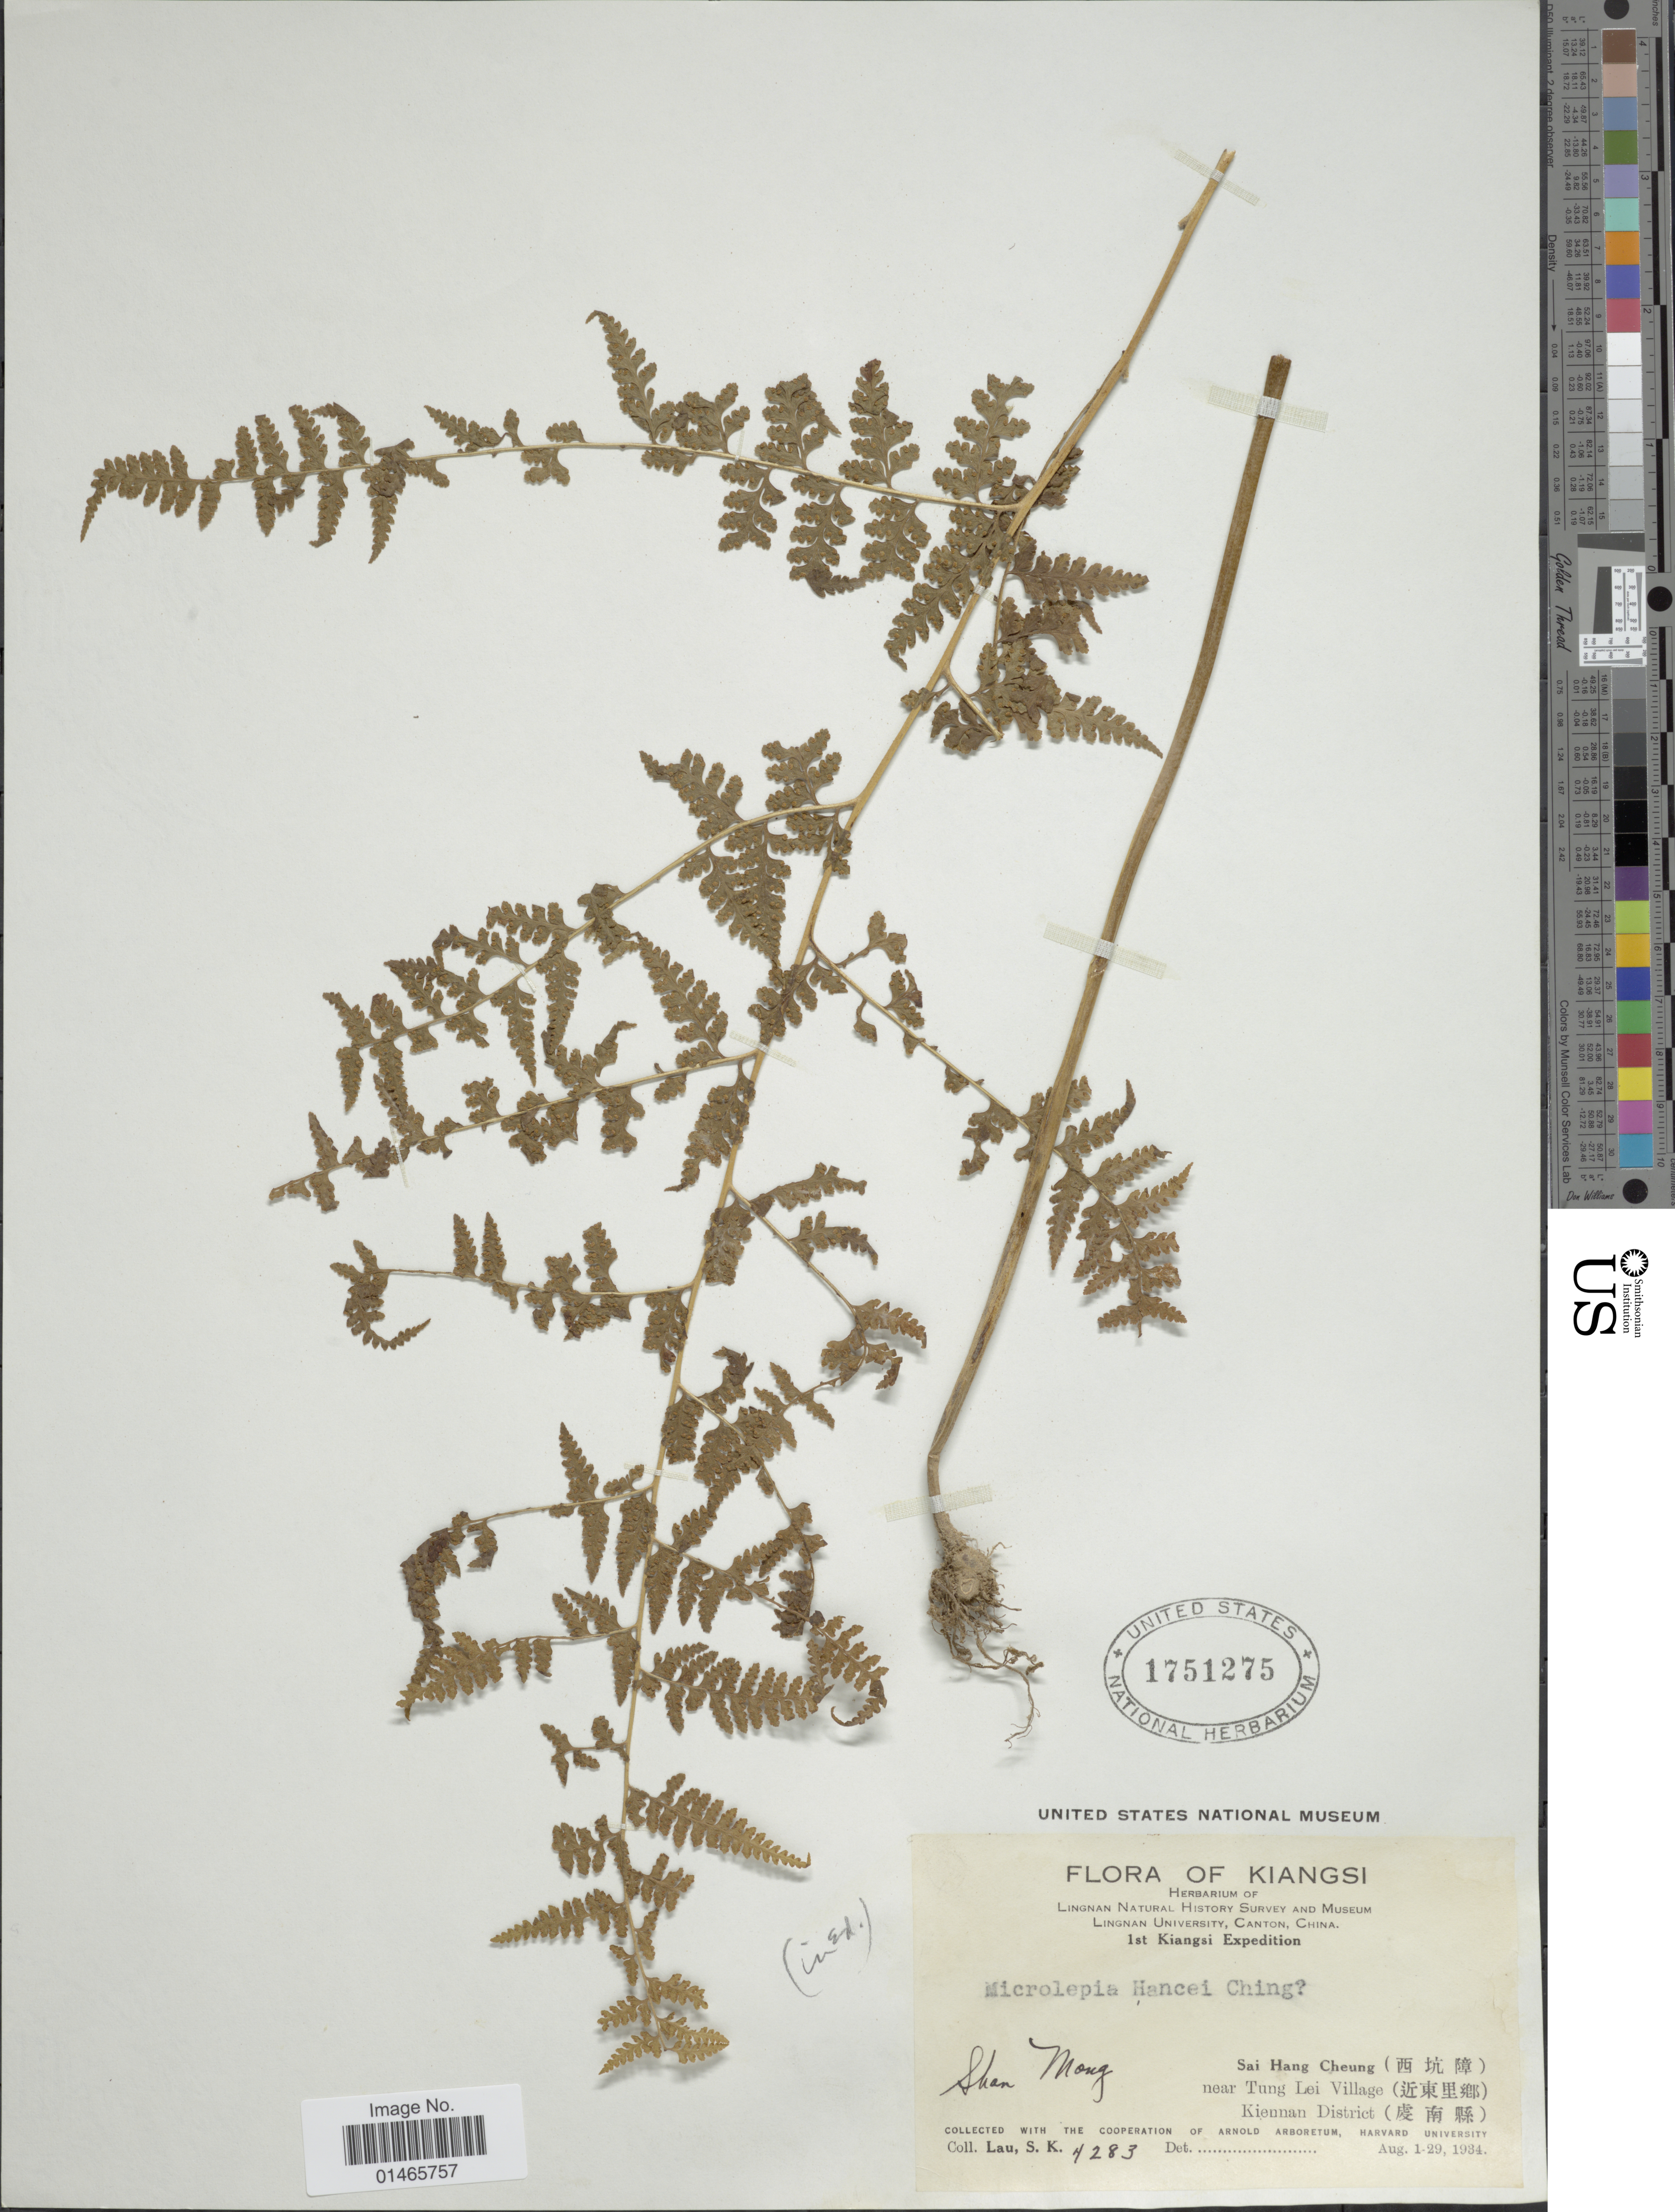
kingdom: Plantae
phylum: Tracheophyta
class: Polypodiopsida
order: Polypodiales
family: Dennstaedtiaceae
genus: Microlepia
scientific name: Microlepia speluncae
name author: (L.) T. Moore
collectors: S. K. Lau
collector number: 4283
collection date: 1934-08-01/1934-08-29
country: China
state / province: Jiangxi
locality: Kiangsi, Shan Mong, Sai Hang Cheung , near Tung Lei Village, Kienman District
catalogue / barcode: US 1751275